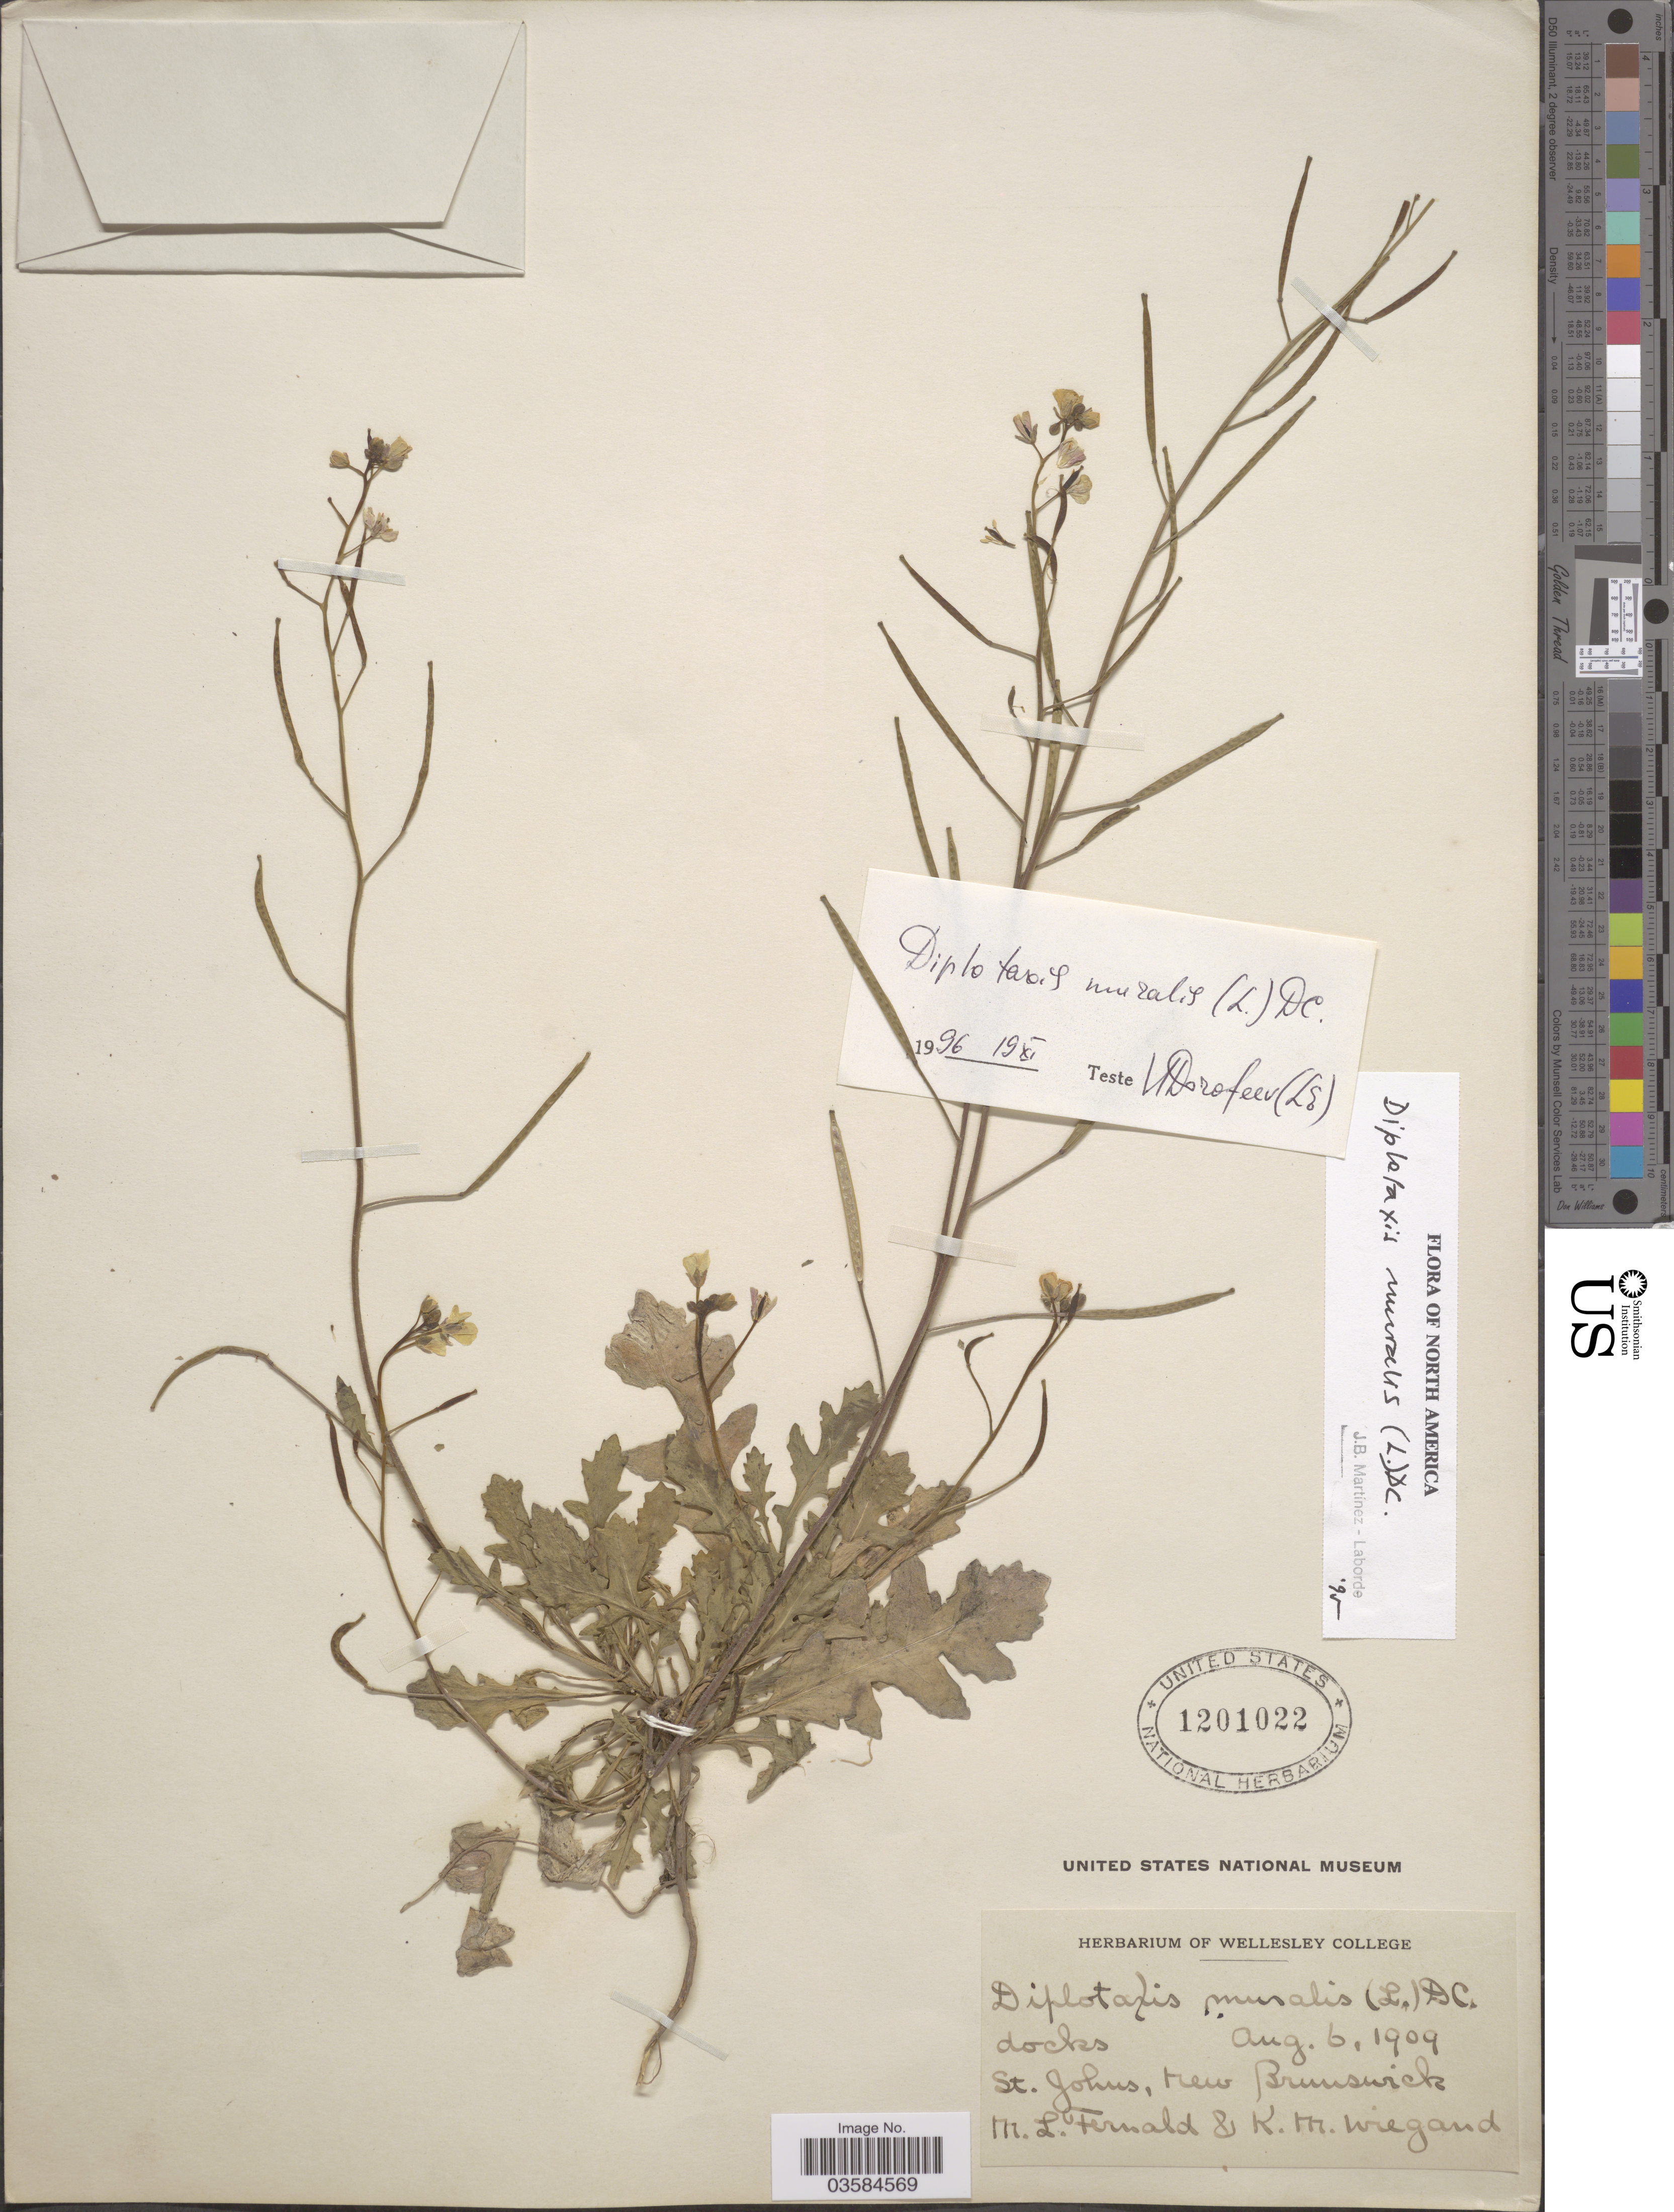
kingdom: Plantae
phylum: Tracheophyta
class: Magnoliopsida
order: Brassicales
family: Brassicaceae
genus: Diplotaxis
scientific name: Diplotaxis muralis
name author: (L.) DC.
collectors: M. L. Fernald & K. M. Wiegand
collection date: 1909-08-06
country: Canada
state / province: New Brunswick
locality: St. Johns.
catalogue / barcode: US 1201022